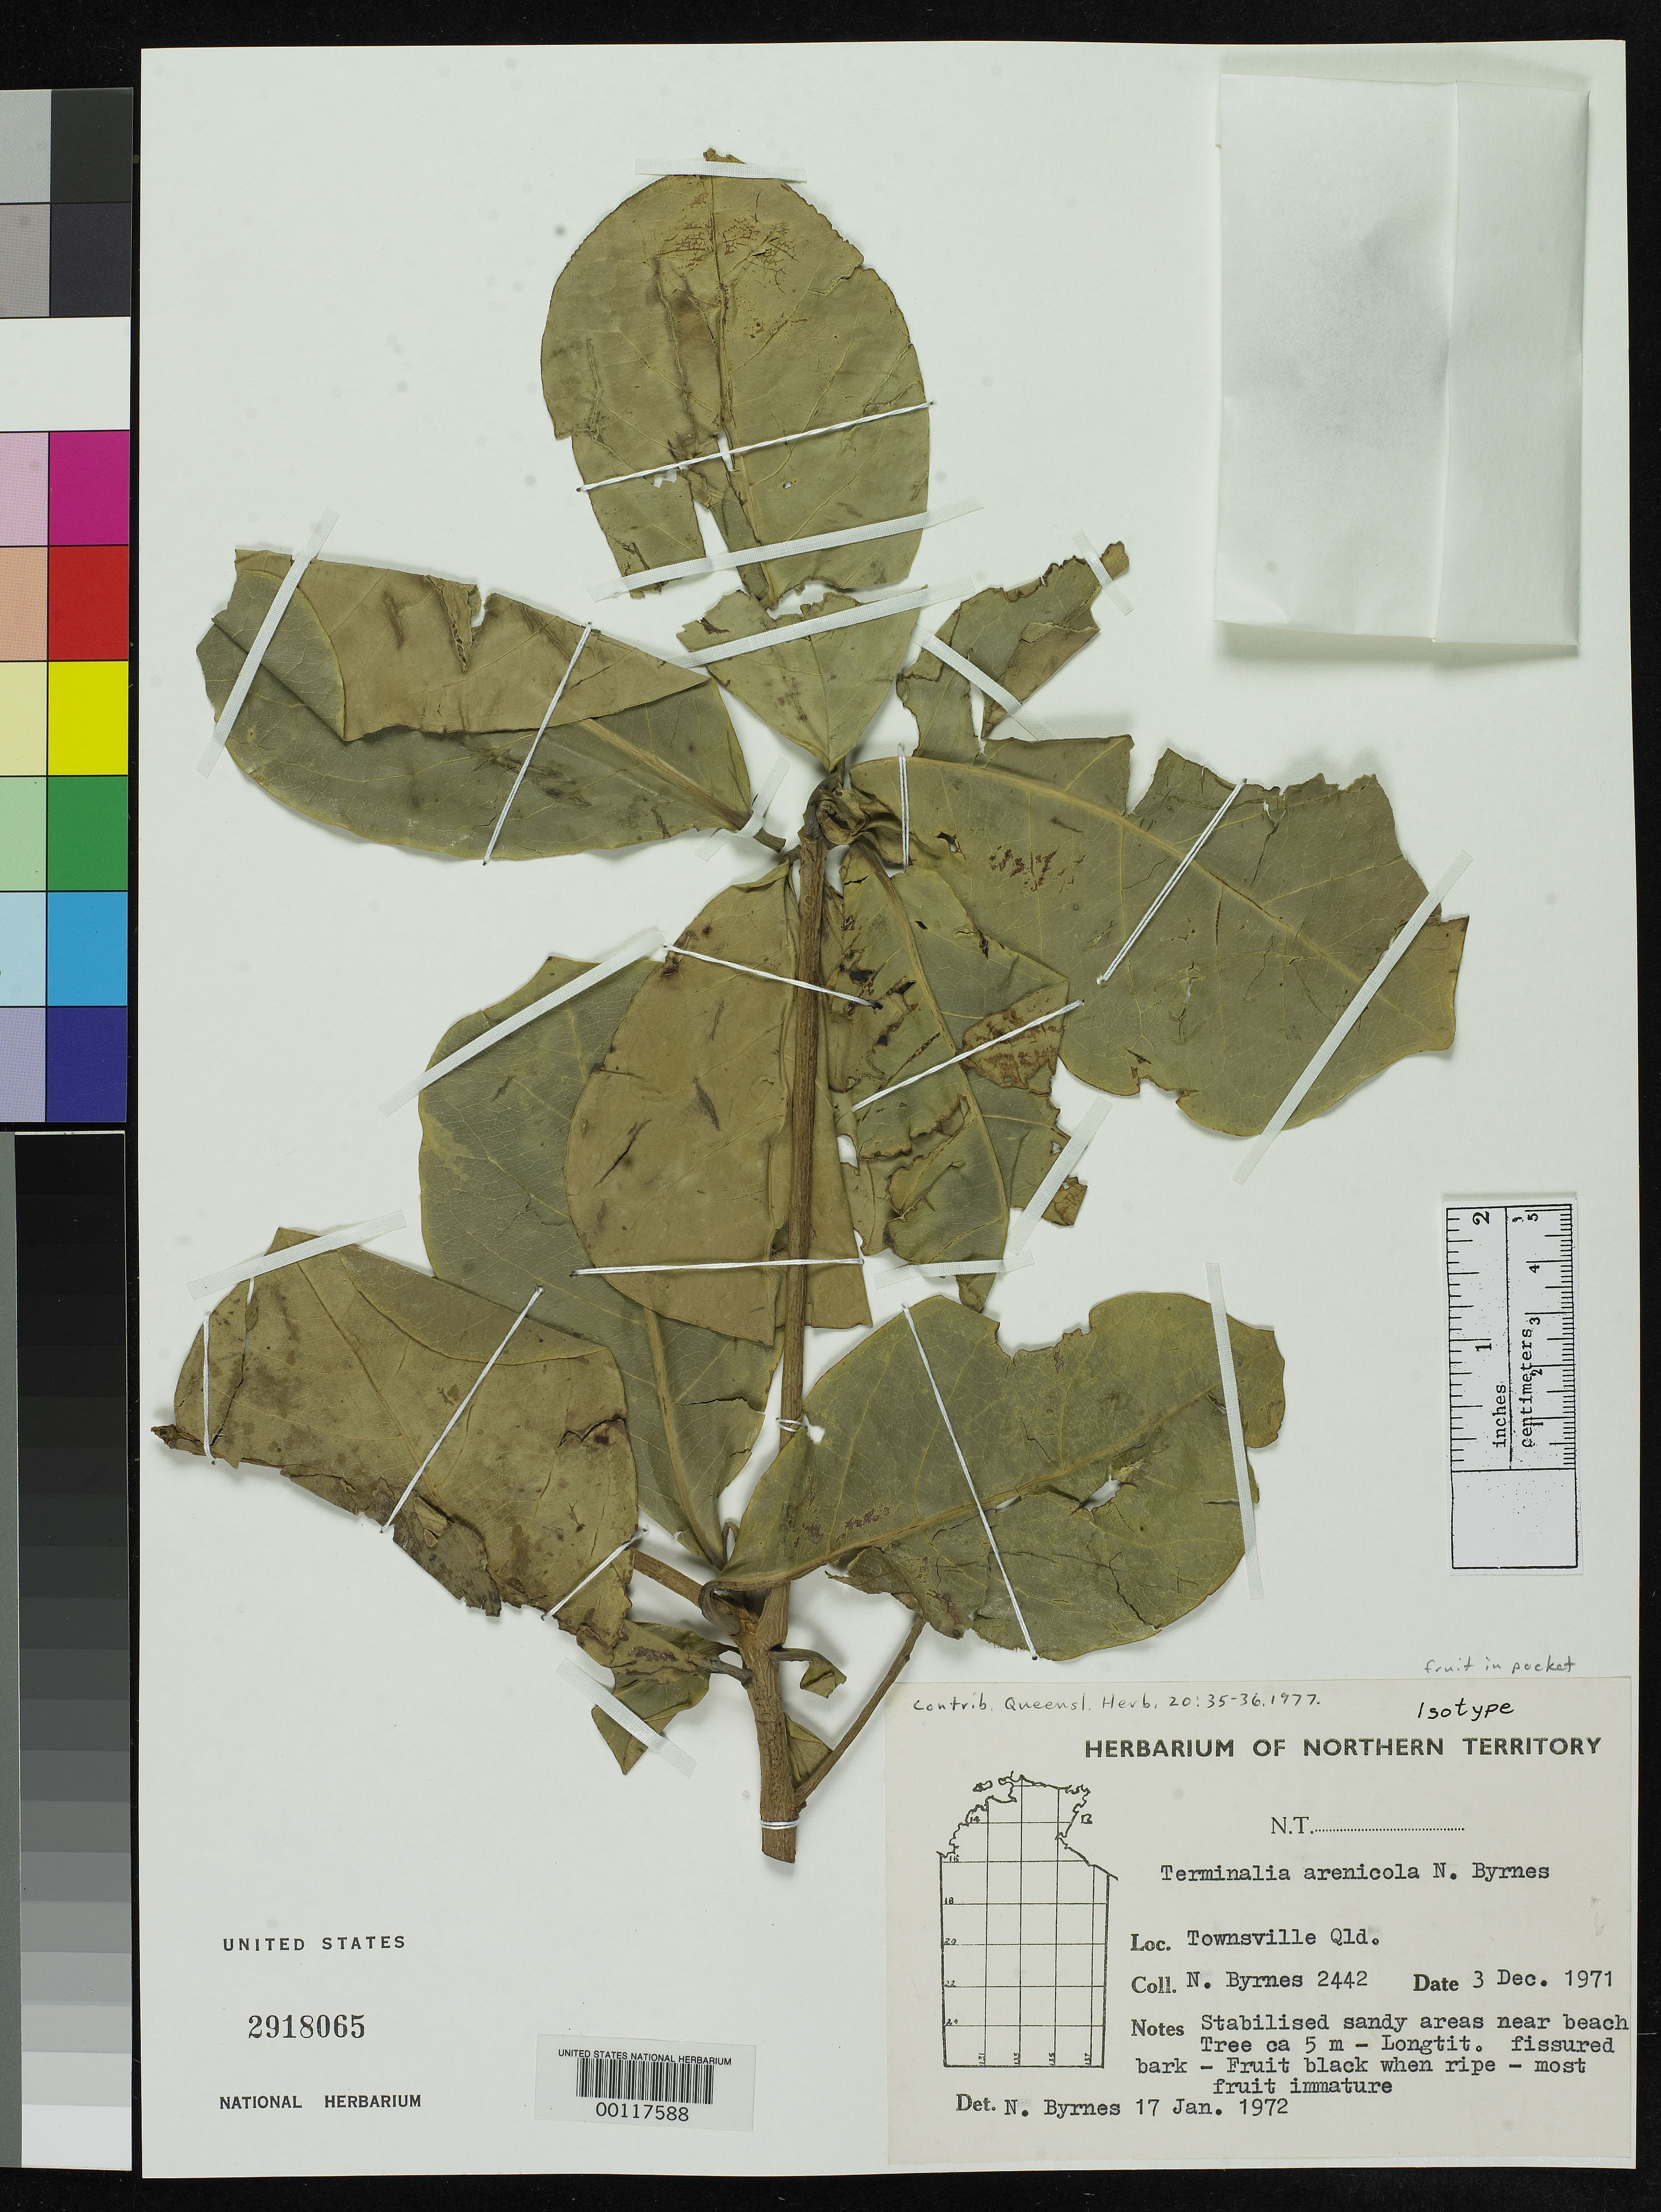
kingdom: Plantae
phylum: Tracheophyta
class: Magnoliopsida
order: Myrtales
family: Combretaceae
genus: Terminalia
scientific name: Terminalia arenicola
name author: Byrnes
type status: Isotype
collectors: N. Byrnes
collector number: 2442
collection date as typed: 03 Dec 1971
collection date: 1971-12-03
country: Australia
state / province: Queensland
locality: Townsville.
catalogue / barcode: US 2918065